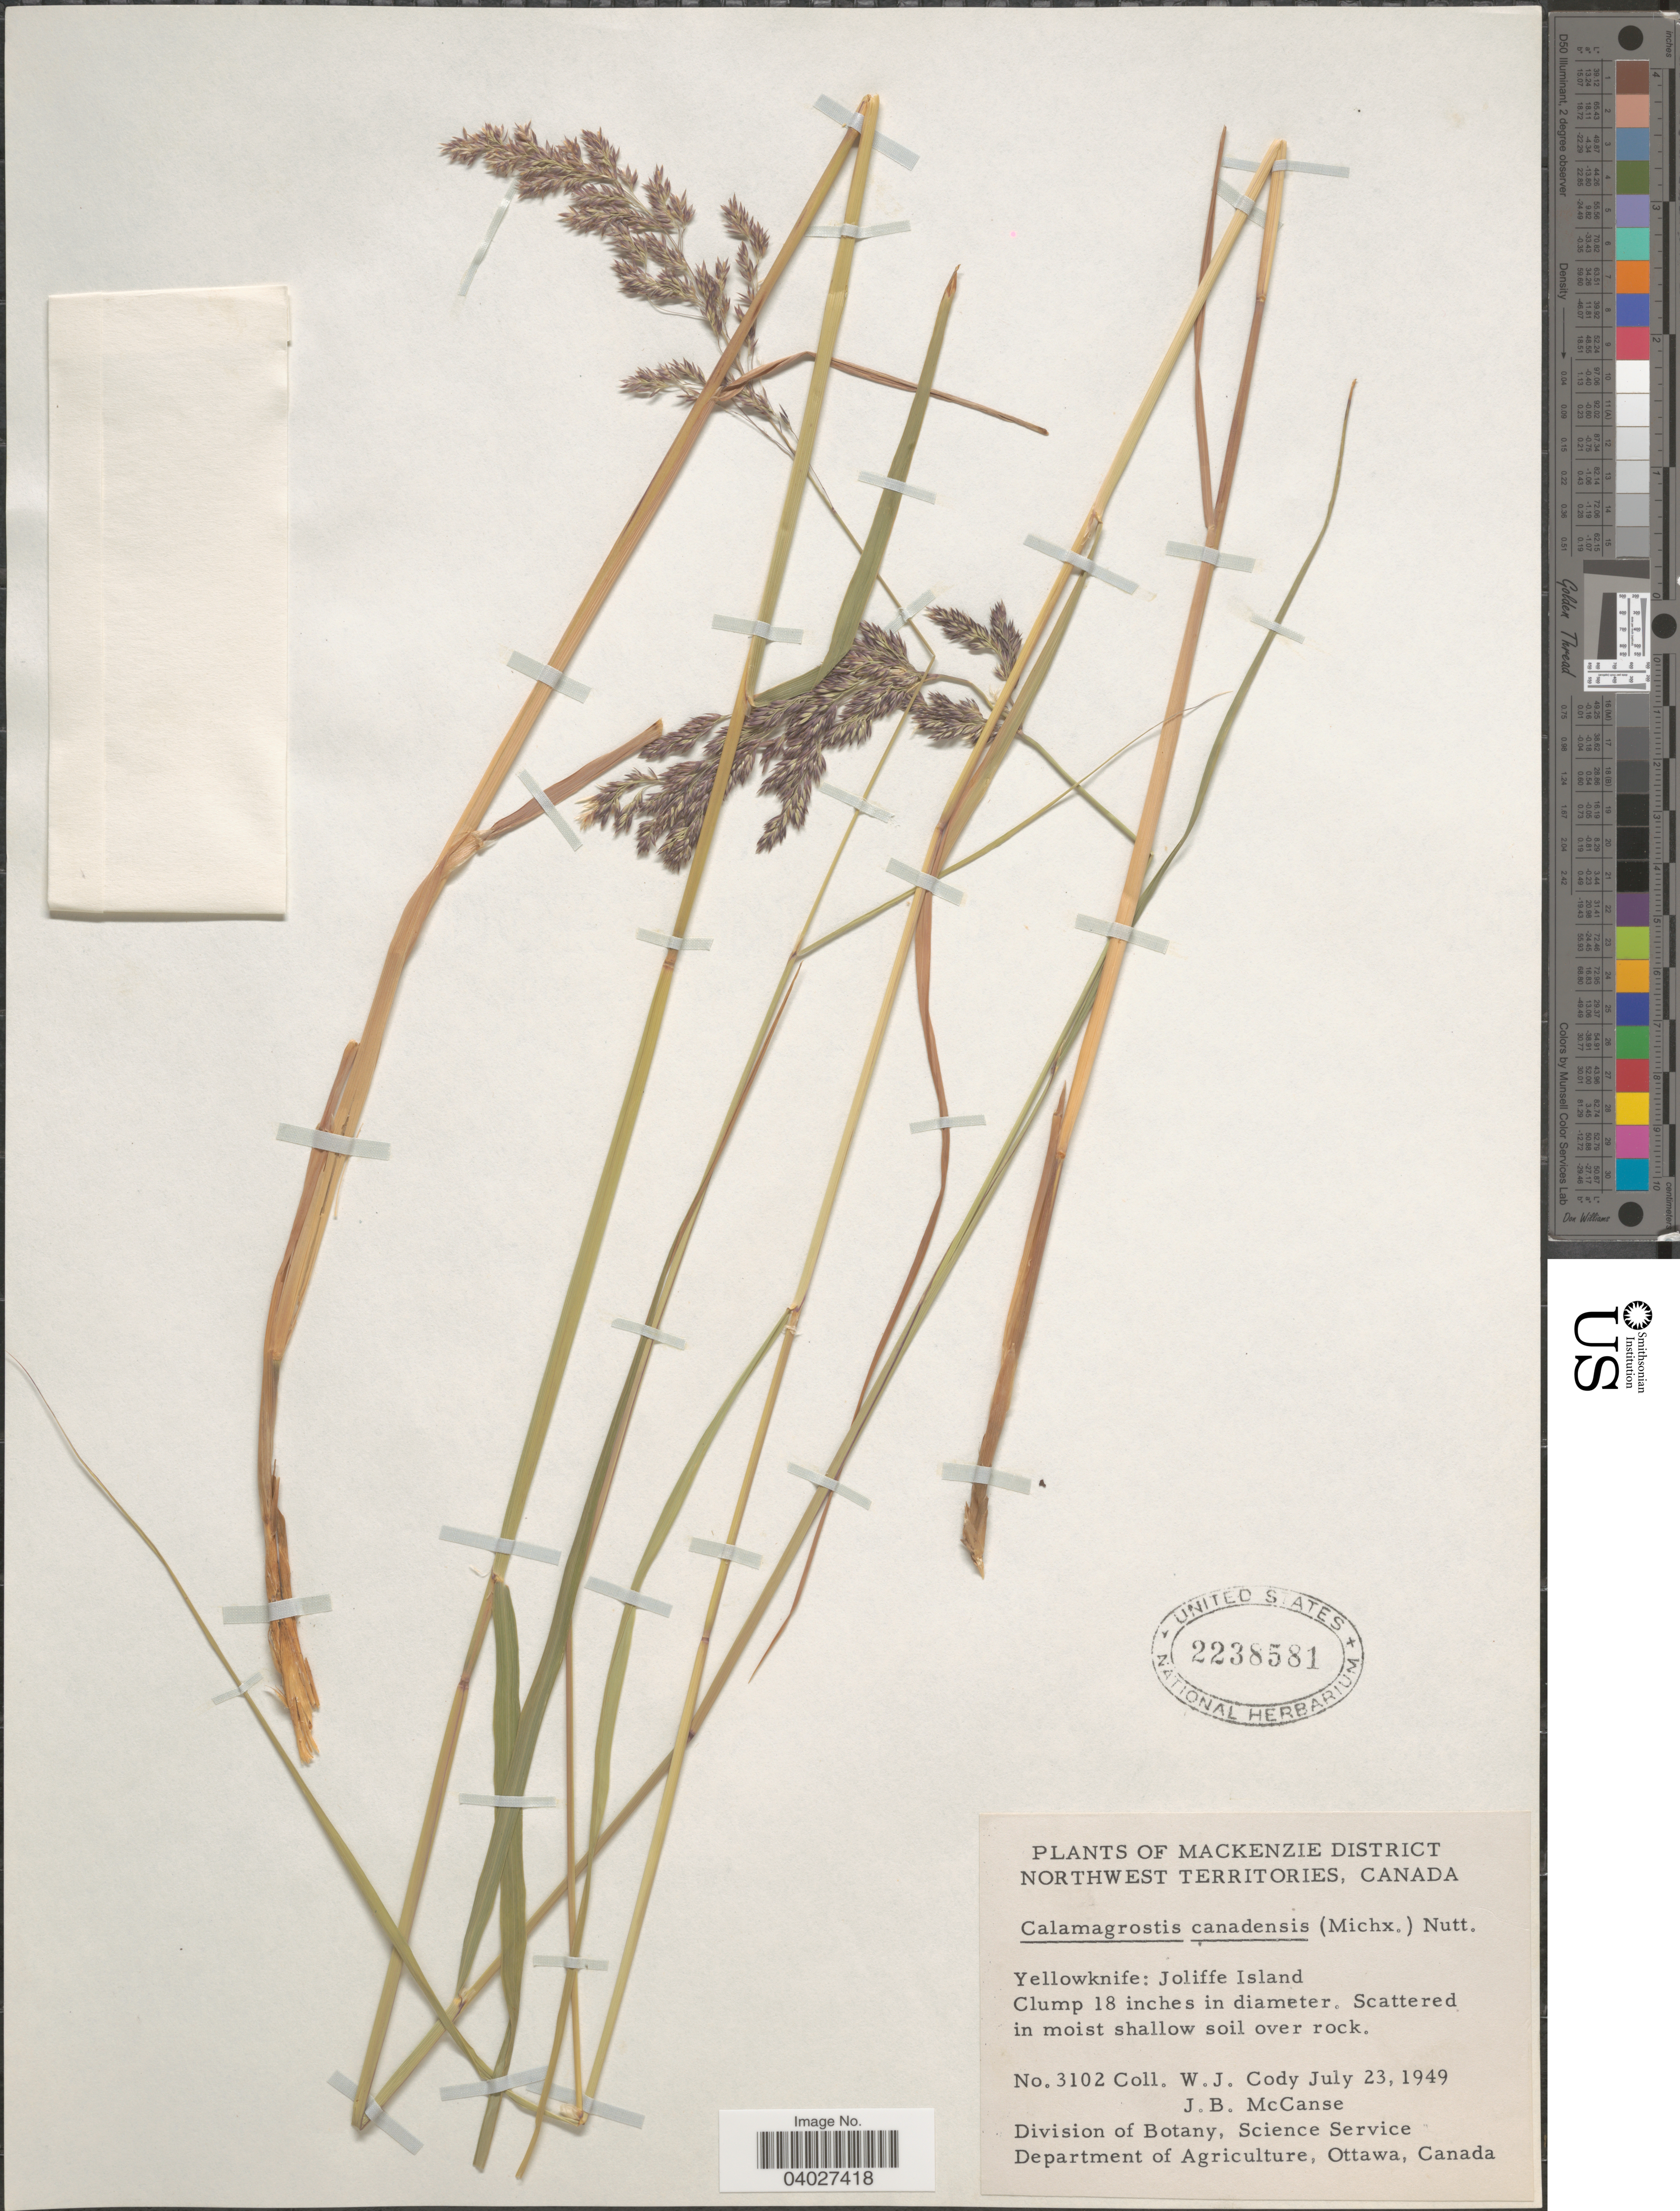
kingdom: Plantae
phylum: Tracheophyta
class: Liliopsida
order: Poales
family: Poaceae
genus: Calamagrostis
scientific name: Calamagrostis canadensis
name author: (Michx.) P. Beauv.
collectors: W. Cody & J. McCanse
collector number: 3102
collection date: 1949-07-23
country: Canada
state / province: Northwest Territories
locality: Mackenzie District. Yellowknife: Joliffe Island.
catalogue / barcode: US 2238581